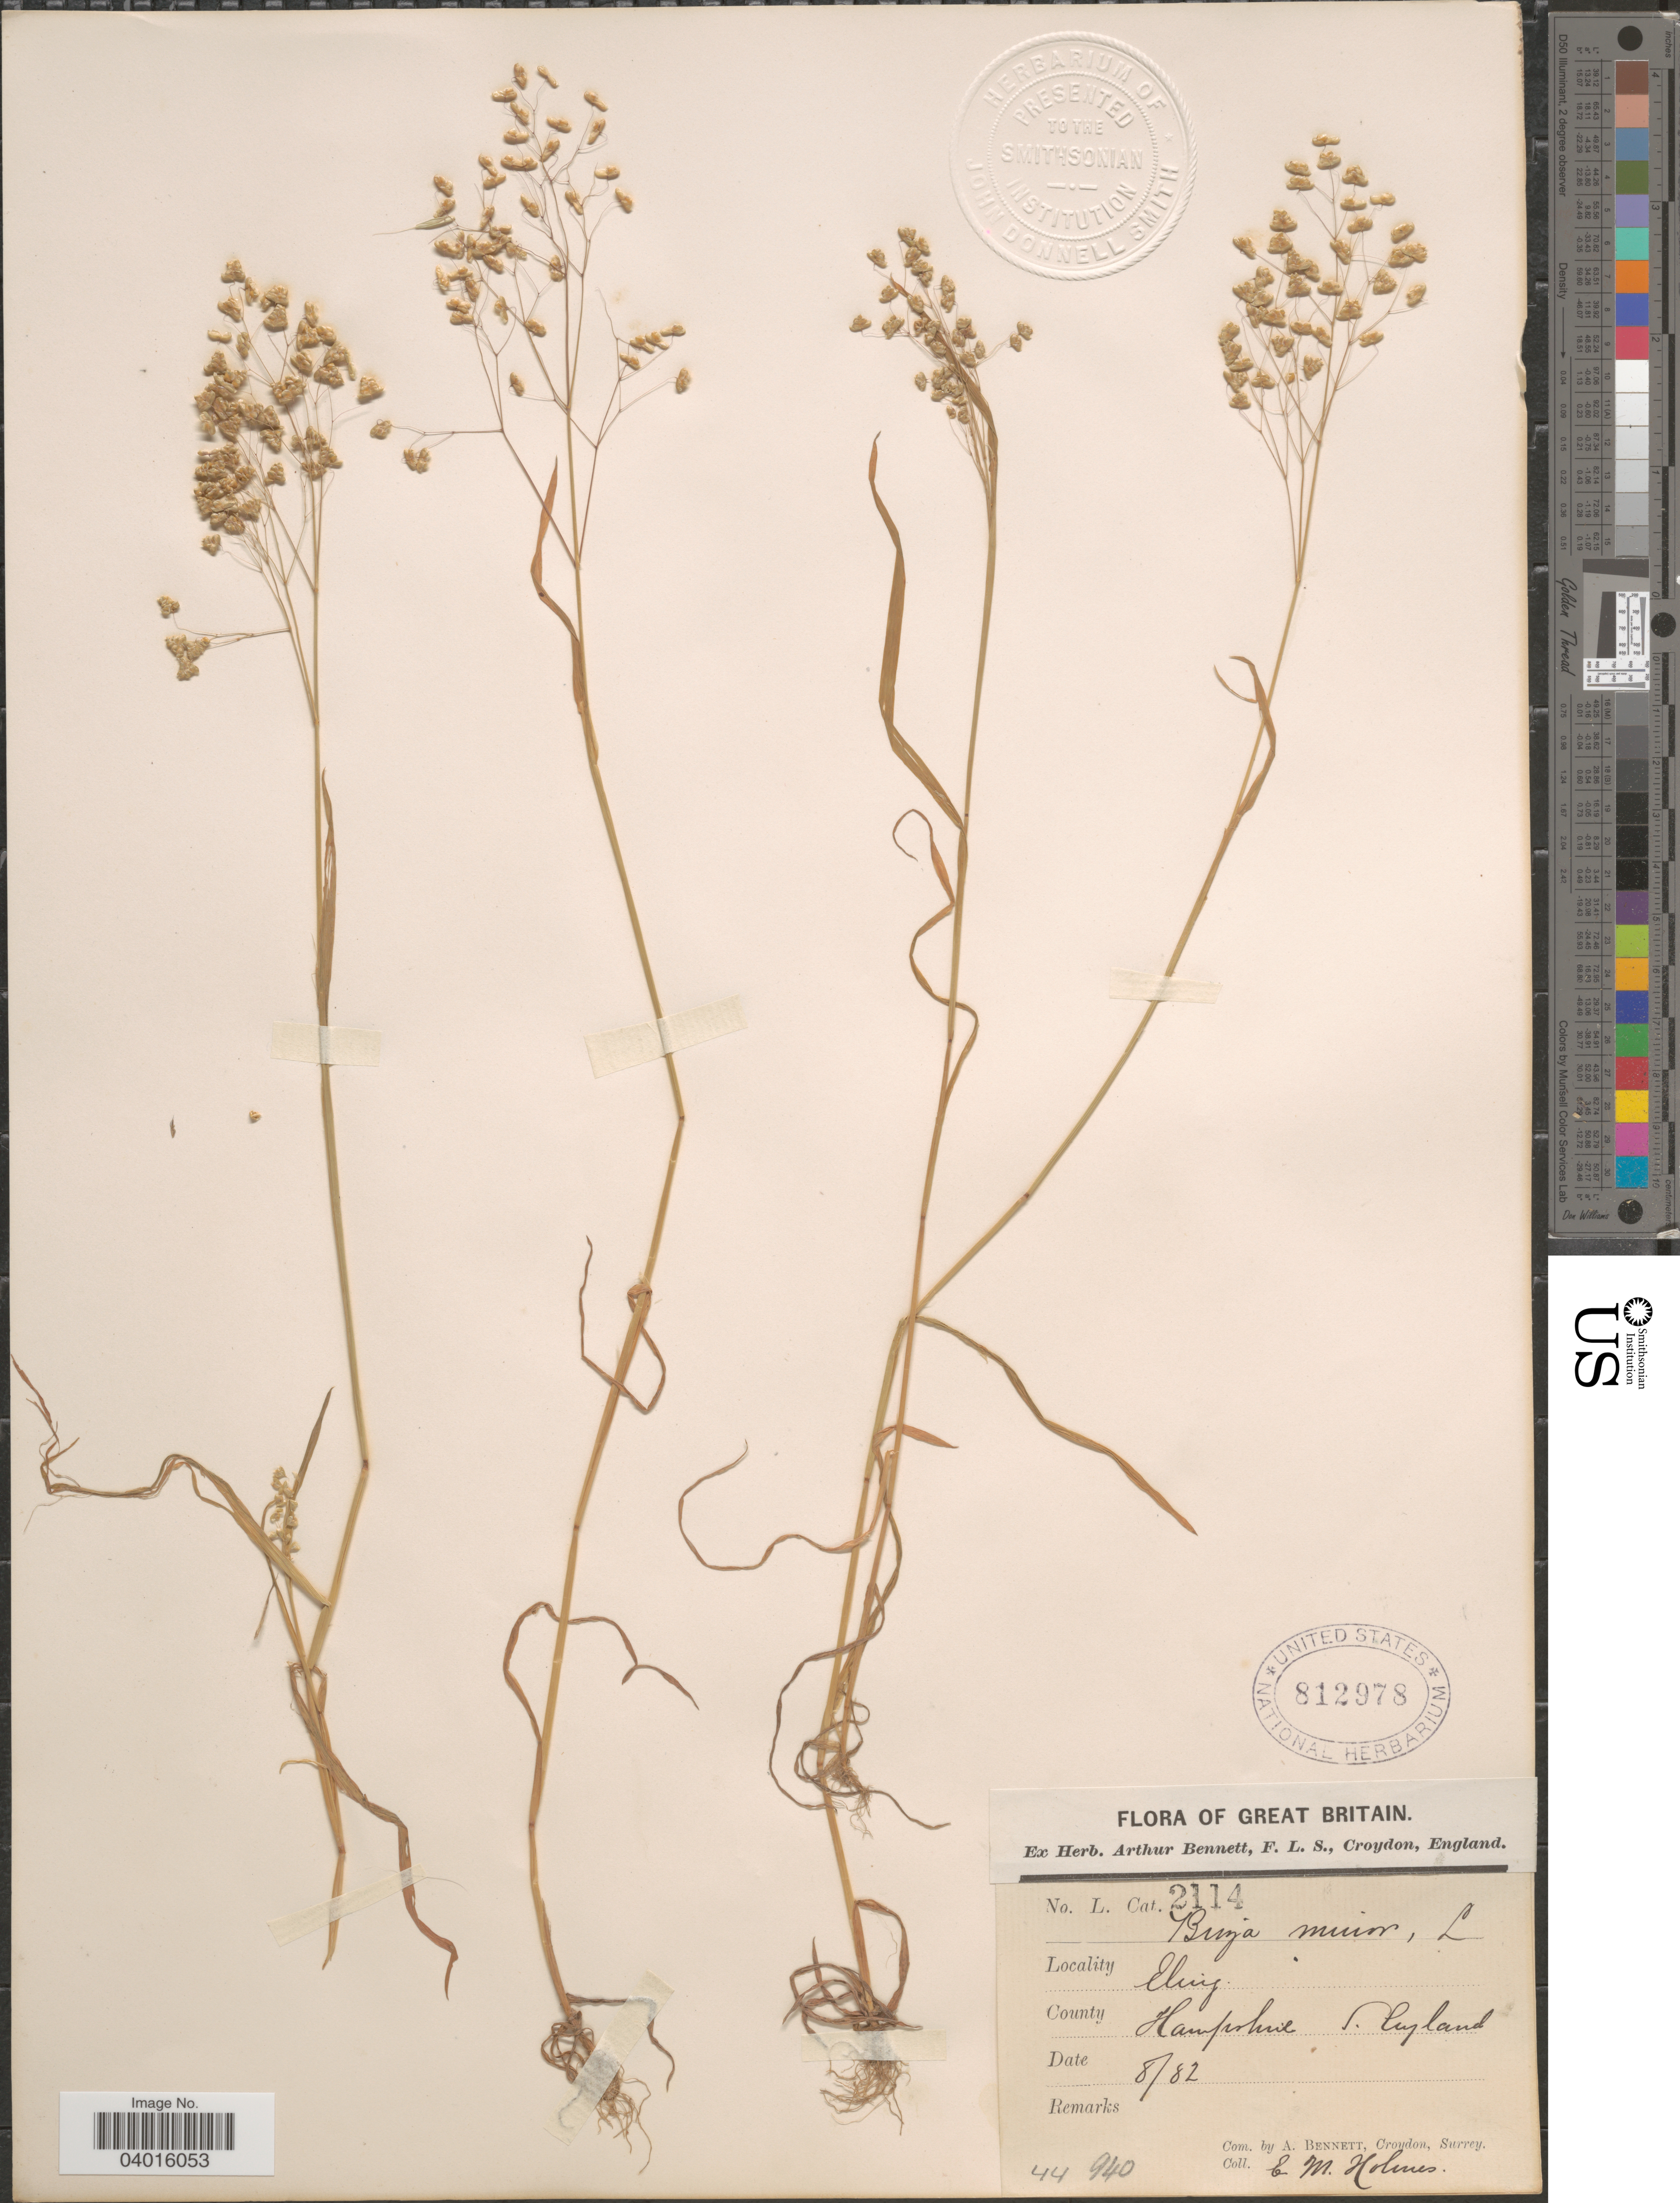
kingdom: Plantae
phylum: Tracheophyta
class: Liliopsida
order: Poales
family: Poaceae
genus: Briza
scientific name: Briza minor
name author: L.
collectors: E. M. Holmes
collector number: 44940*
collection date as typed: Transcribed d/m/y: /8/82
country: United Kingdom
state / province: England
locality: Great Britain. Eling. Hampshire S. England.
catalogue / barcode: US 812978